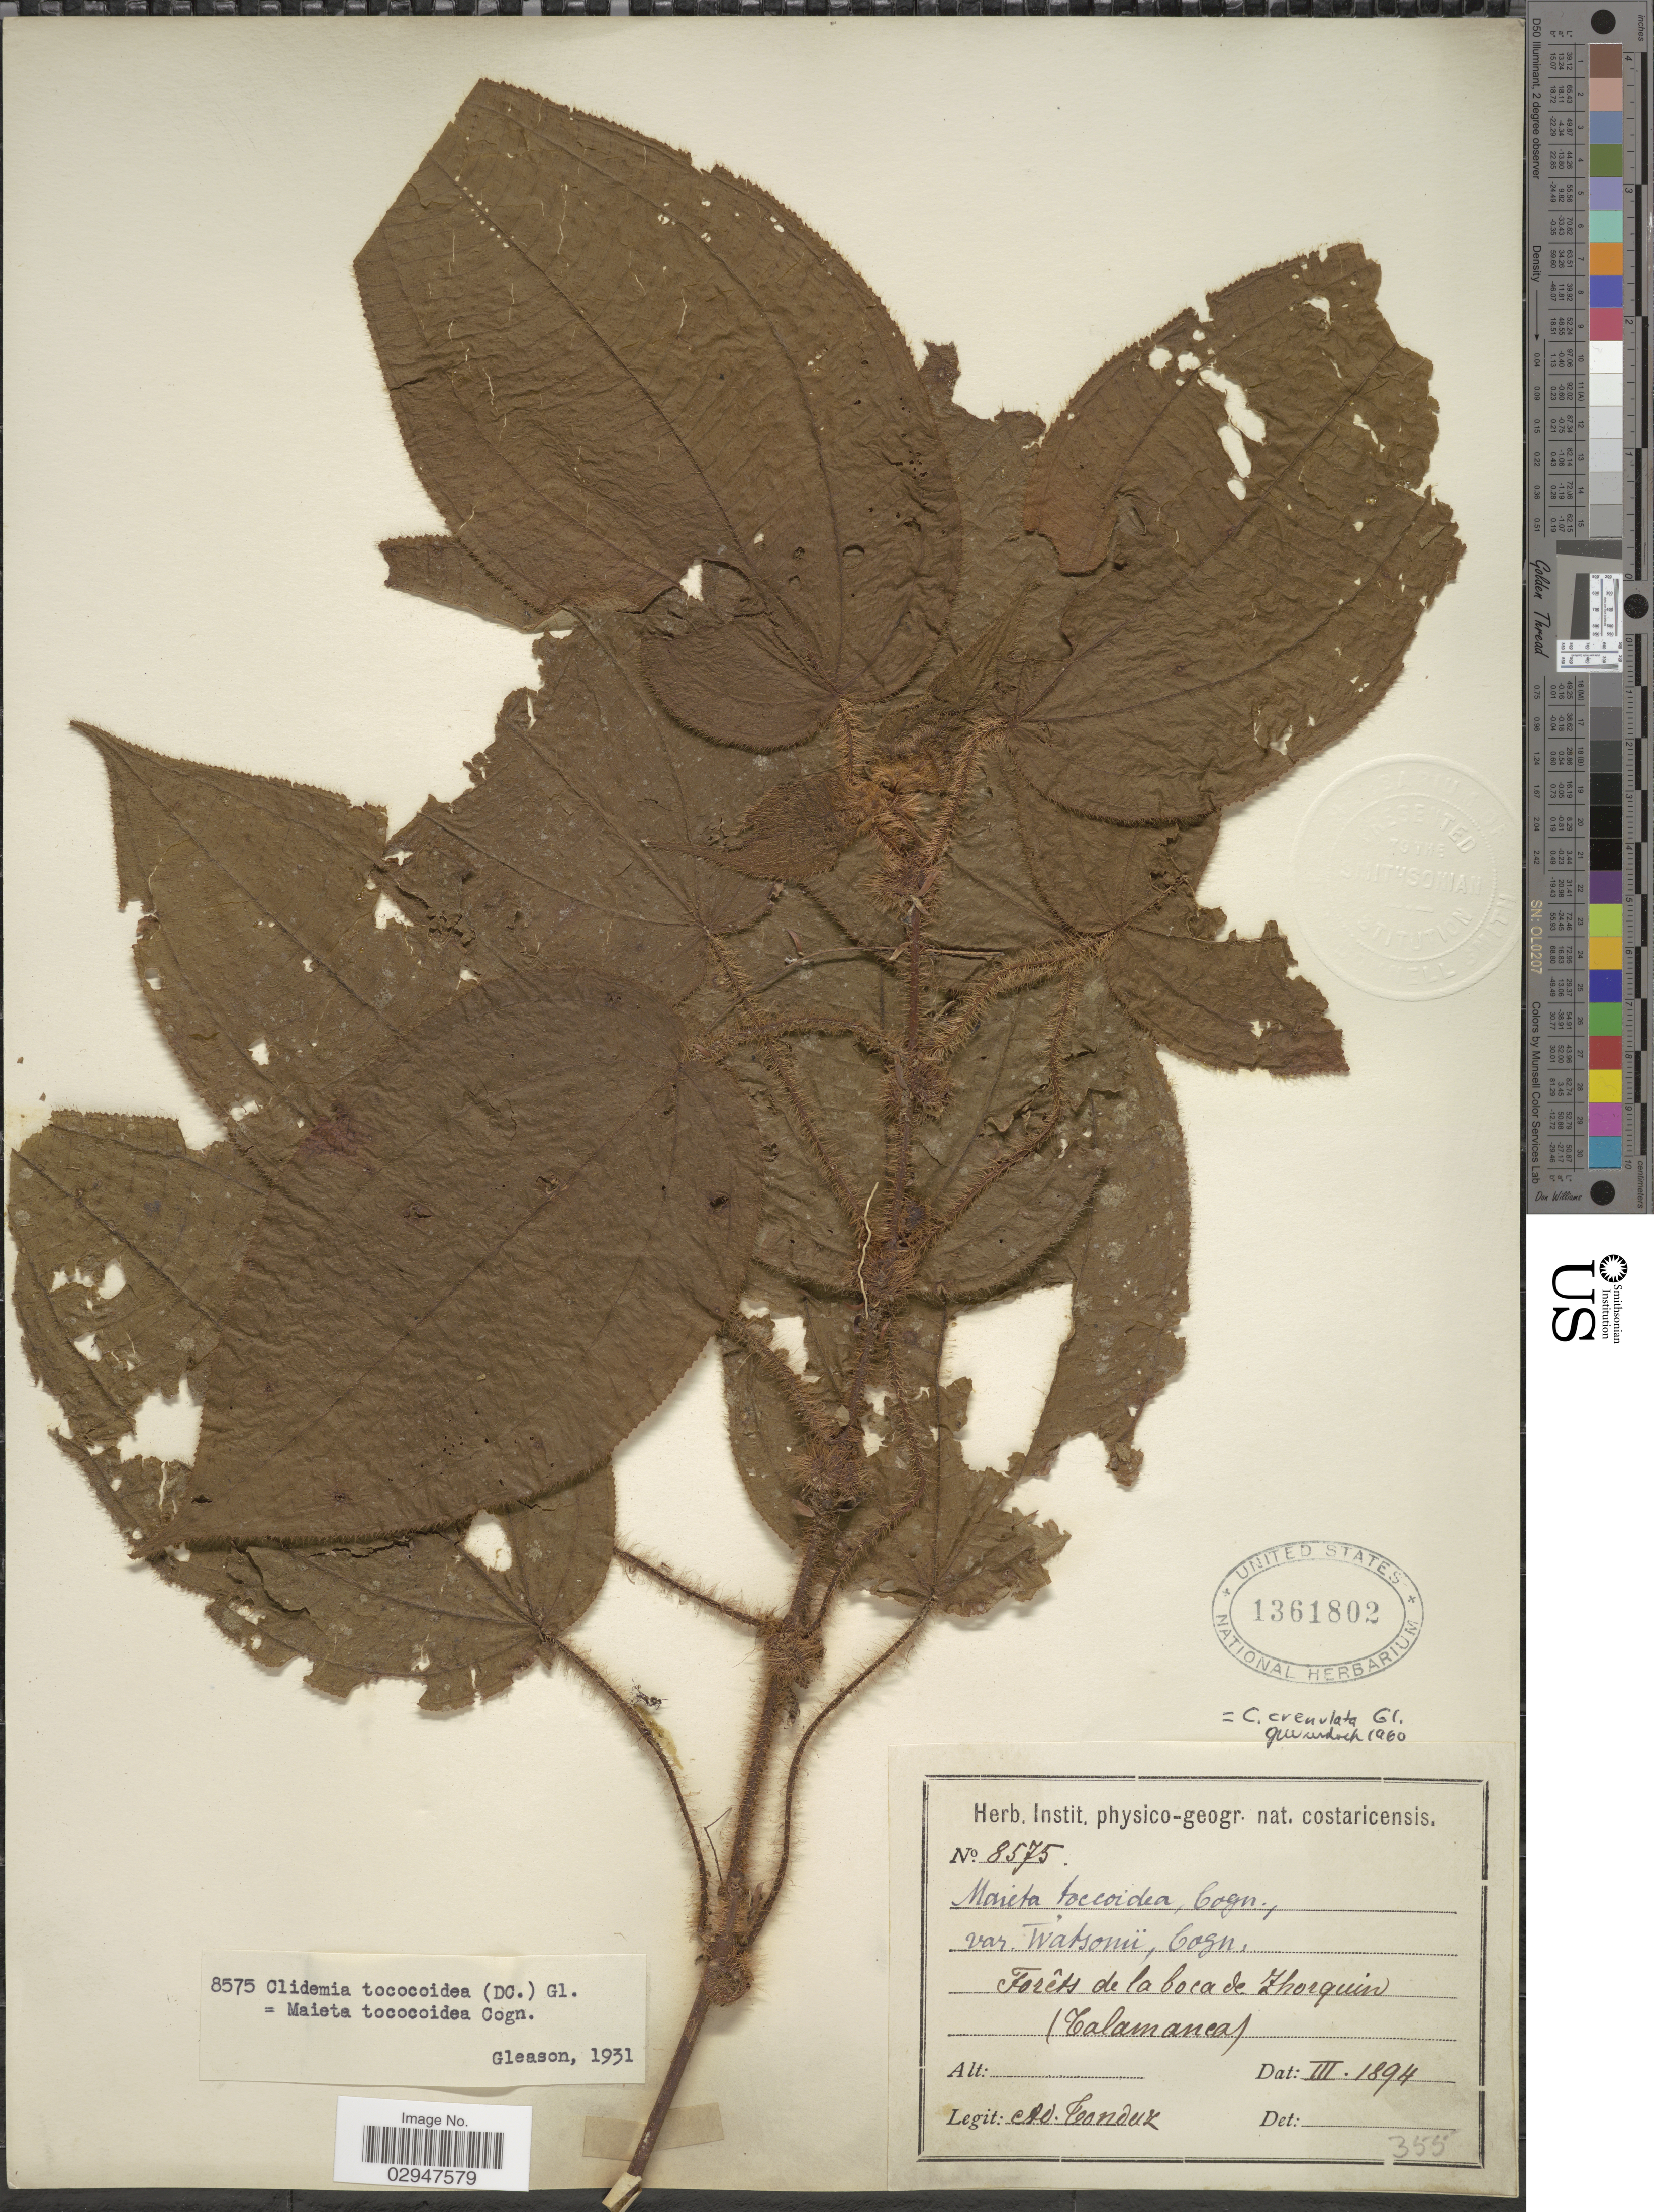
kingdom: Plantae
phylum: Tracheophyta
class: Magnoliopsida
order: Myrtales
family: Melastomataceae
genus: Clidemia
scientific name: Clidemia crenulata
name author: Gleason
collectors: A. Tonduz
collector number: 8575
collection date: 1894-03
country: Costa Rica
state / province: Limón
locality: Forêts de la boca de Zhorquin (Talamanca).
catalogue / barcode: US 1361802